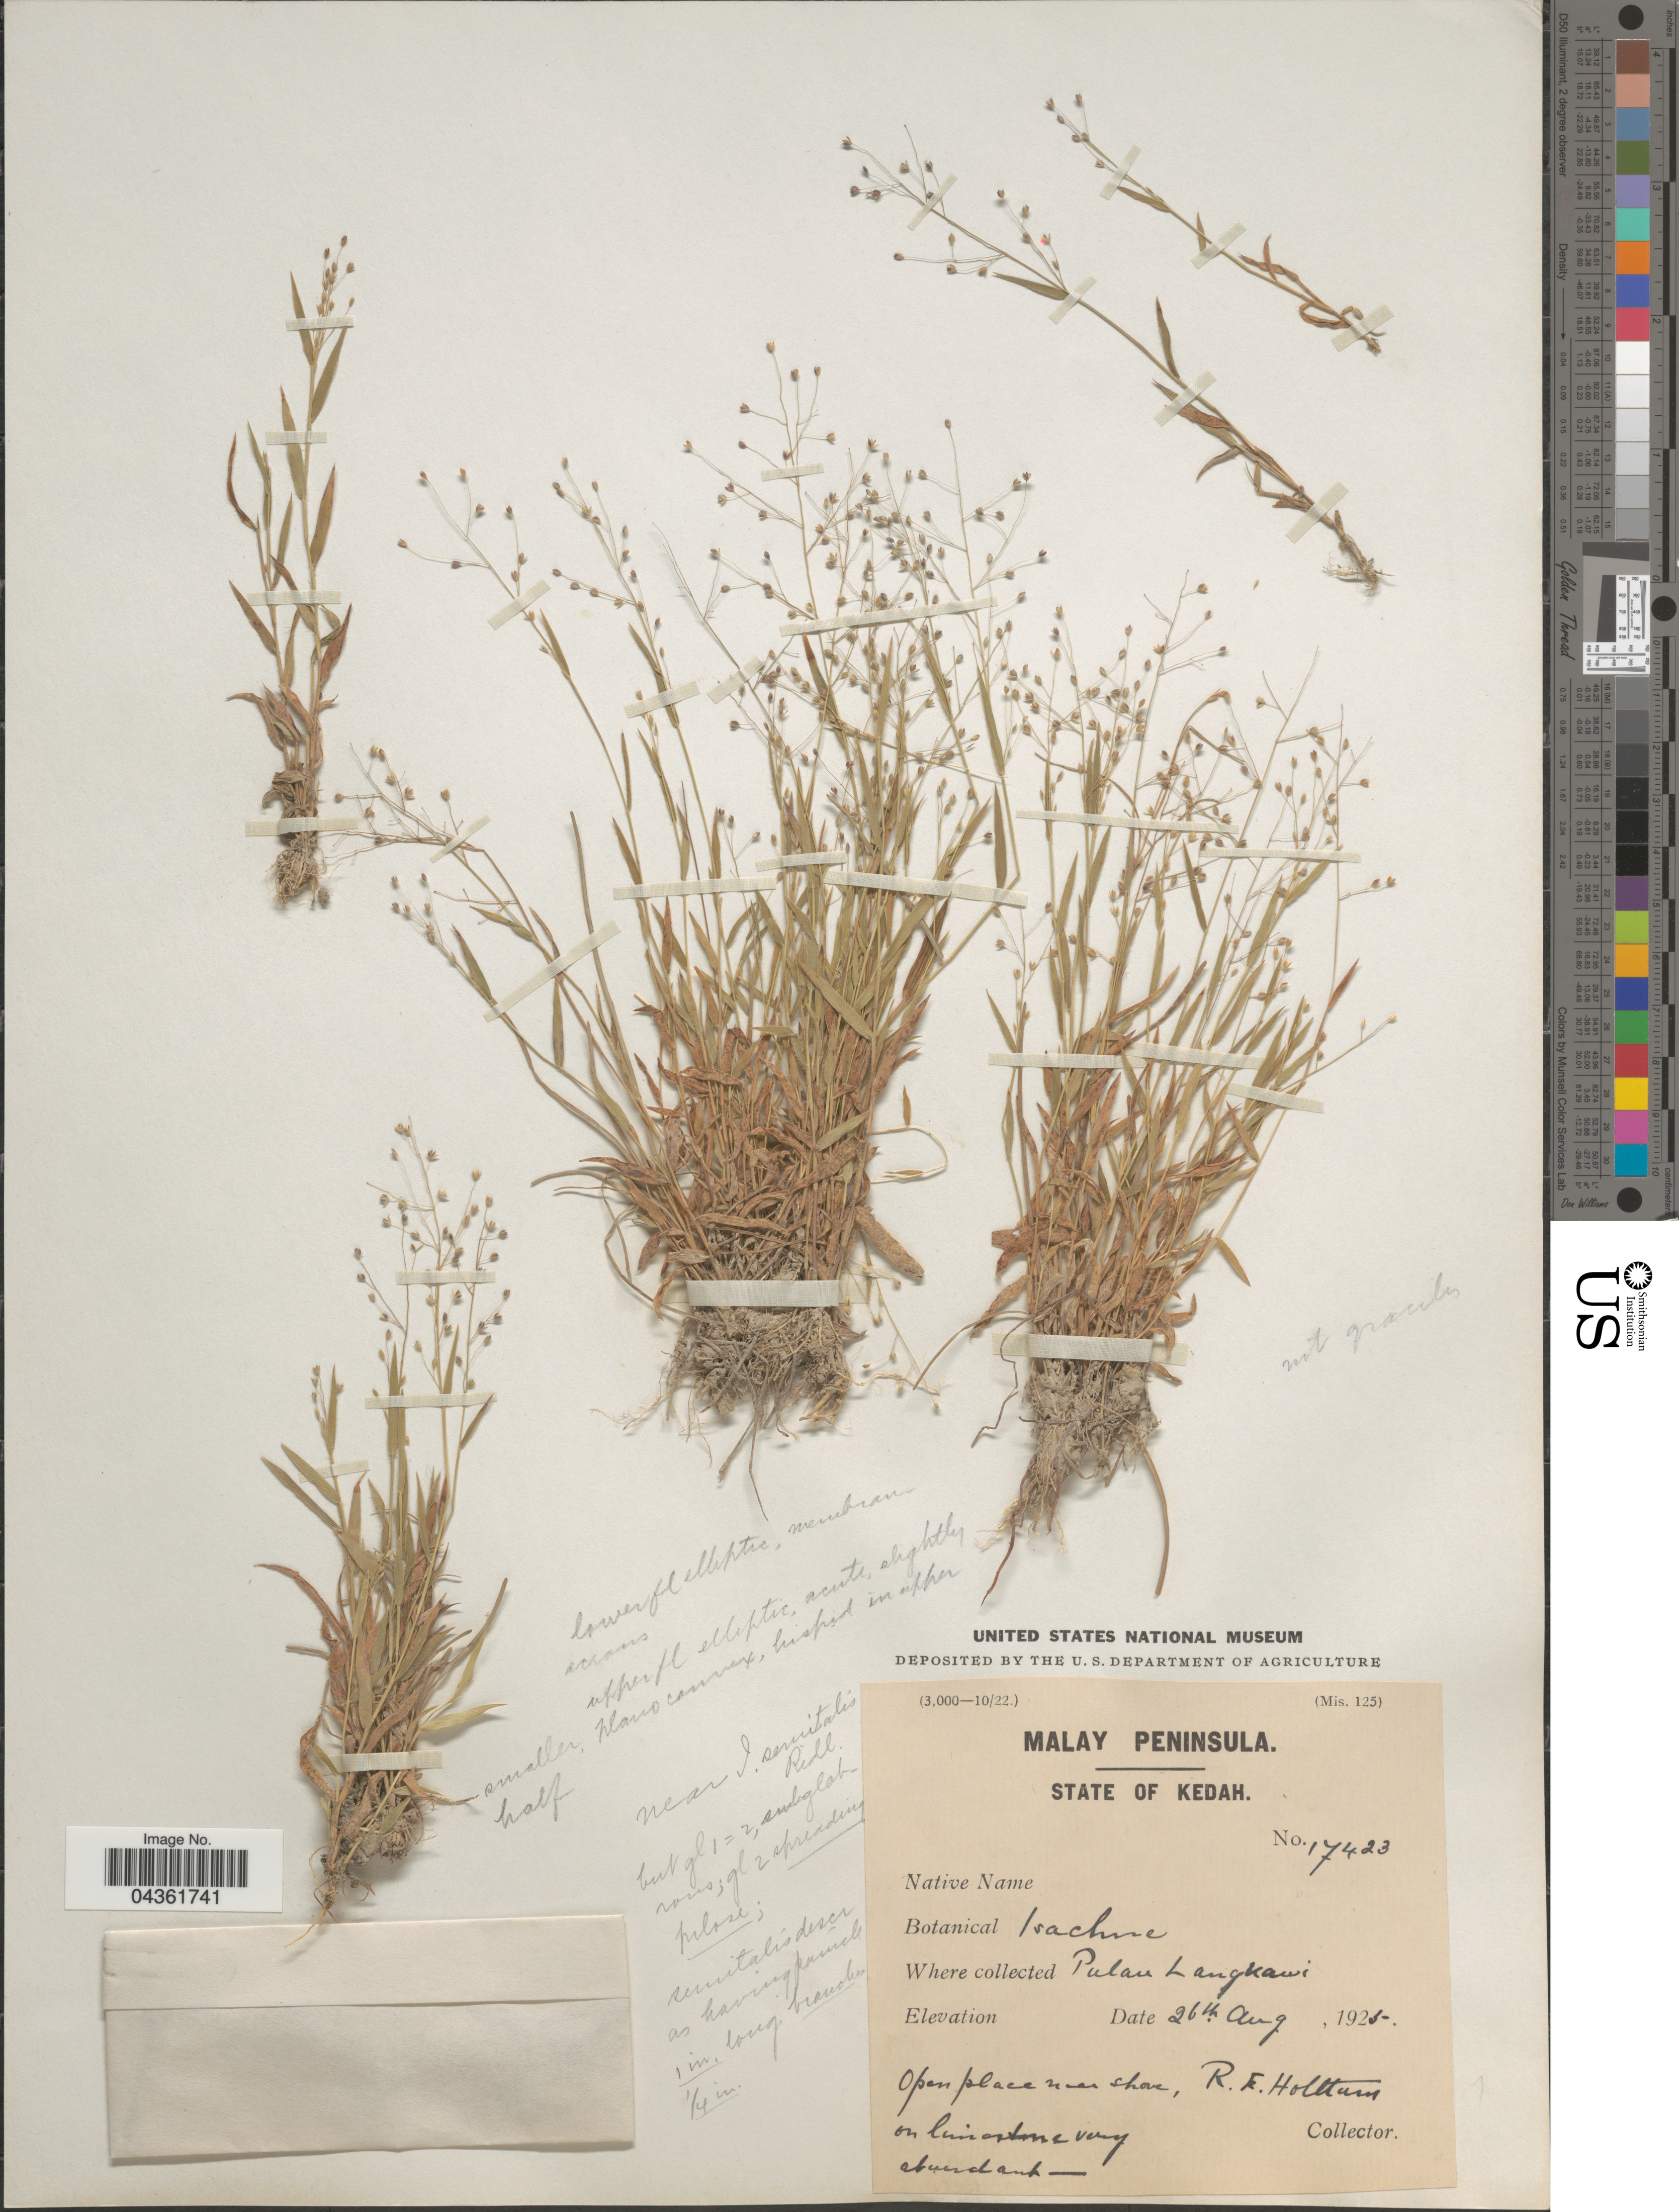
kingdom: Plantae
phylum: Tracheophyta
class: Liliopsida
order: Poales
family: Poaceae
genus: Isachne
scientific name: Isachne sp.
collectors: R. E. Holttum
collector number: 17423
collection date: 1925-08-26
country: Malaysia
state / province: Kedah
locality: Malay Peninsula. Palau Langkawi.